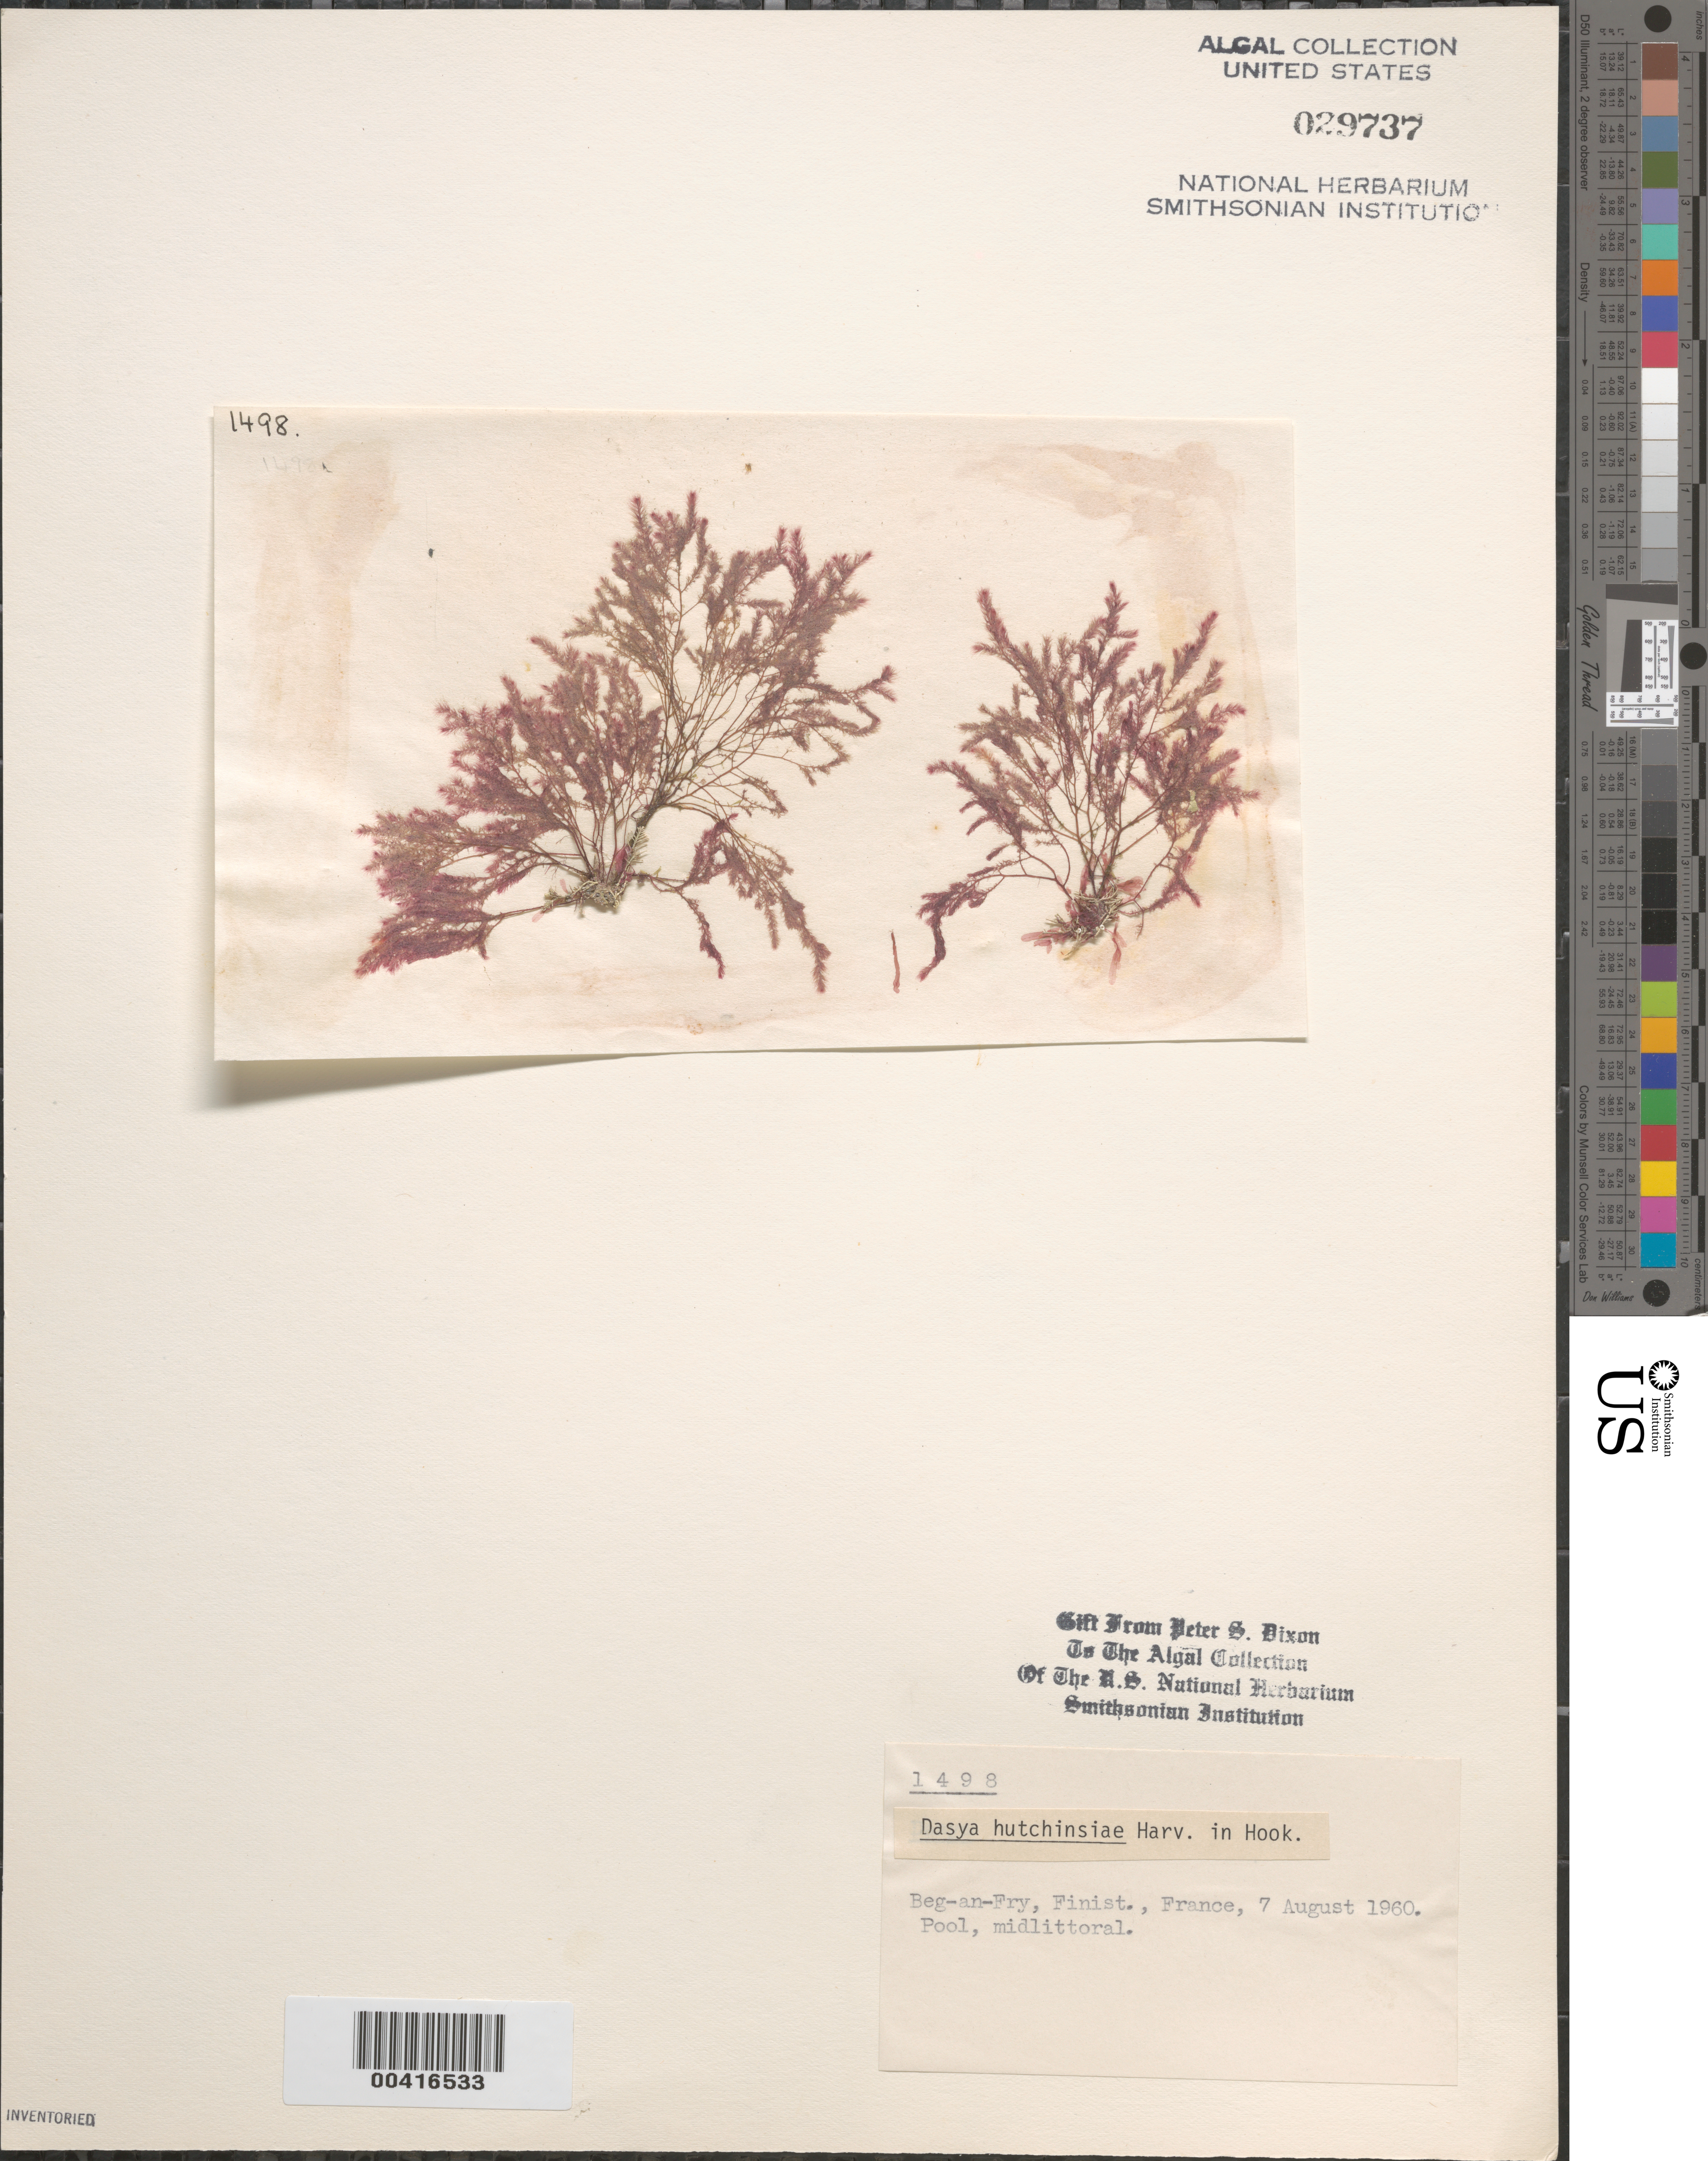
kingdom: Plantae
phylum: Rhodophyta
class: Florideophyceae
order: Ceramiales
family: Dasyaceae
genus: Dasya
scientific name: Dasya hutchinsiae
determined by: Dixon, P. S.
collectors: P. S. Dixon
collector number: PSD 1498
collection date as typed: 07 Aug 1960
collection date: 1960-08-07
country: France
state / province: Bretagne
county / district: Finistère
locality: Beg-an-Fry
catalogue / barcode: US 29737